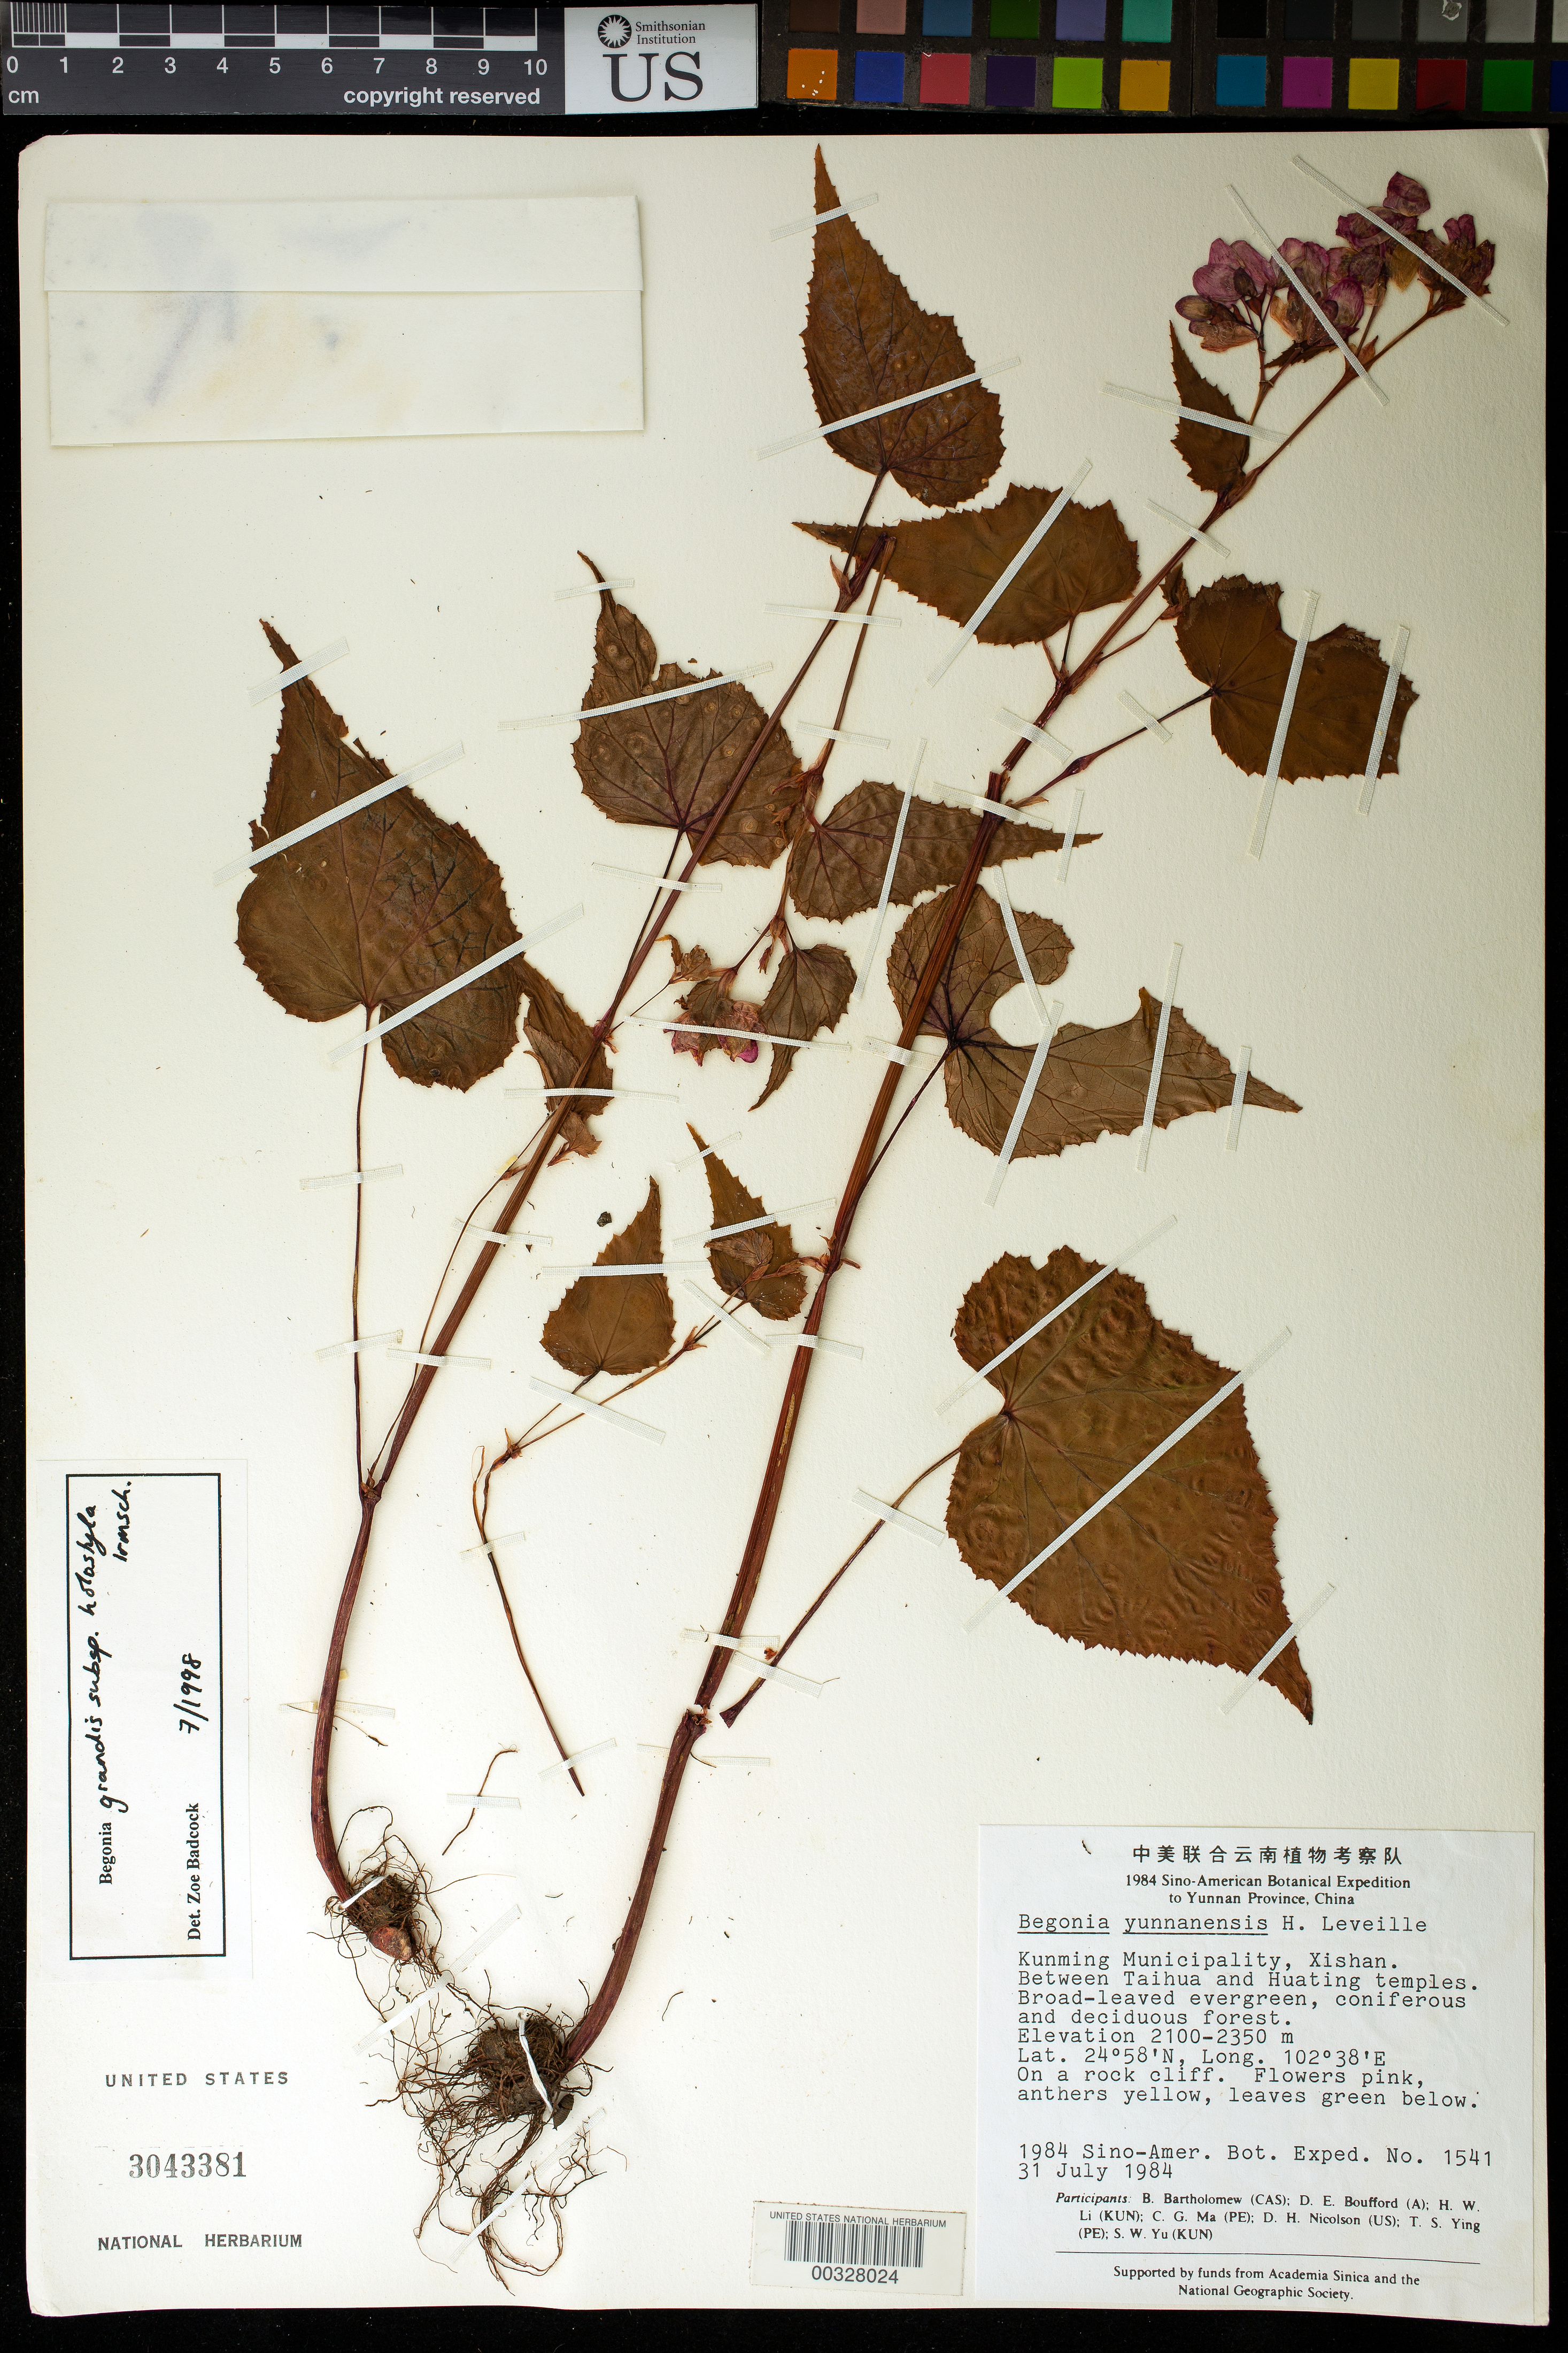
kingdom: Plantae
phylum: Tracheophyta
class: Magnoliopsida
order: Cucurbitales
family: Begoniaceae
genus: Begonia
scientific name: Begonia grandis subsp. holostyla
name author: Irmsch.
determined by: Badcock, Z.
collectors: B. M. Bartholomew, D. E. Boufford, H. W. Li, C. Ma, D. H. Nicolson, T. Ying & S. Yu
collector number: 1541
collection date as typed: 31 Jul 1984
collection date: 1984-07-31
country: China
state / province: Yunnan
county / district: Kunming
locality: Xishan, between Taihua & Huating temples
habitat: Broad-leaved evergreen, coniferous and deciduous forest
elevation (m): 2100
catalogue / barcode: US 3043381